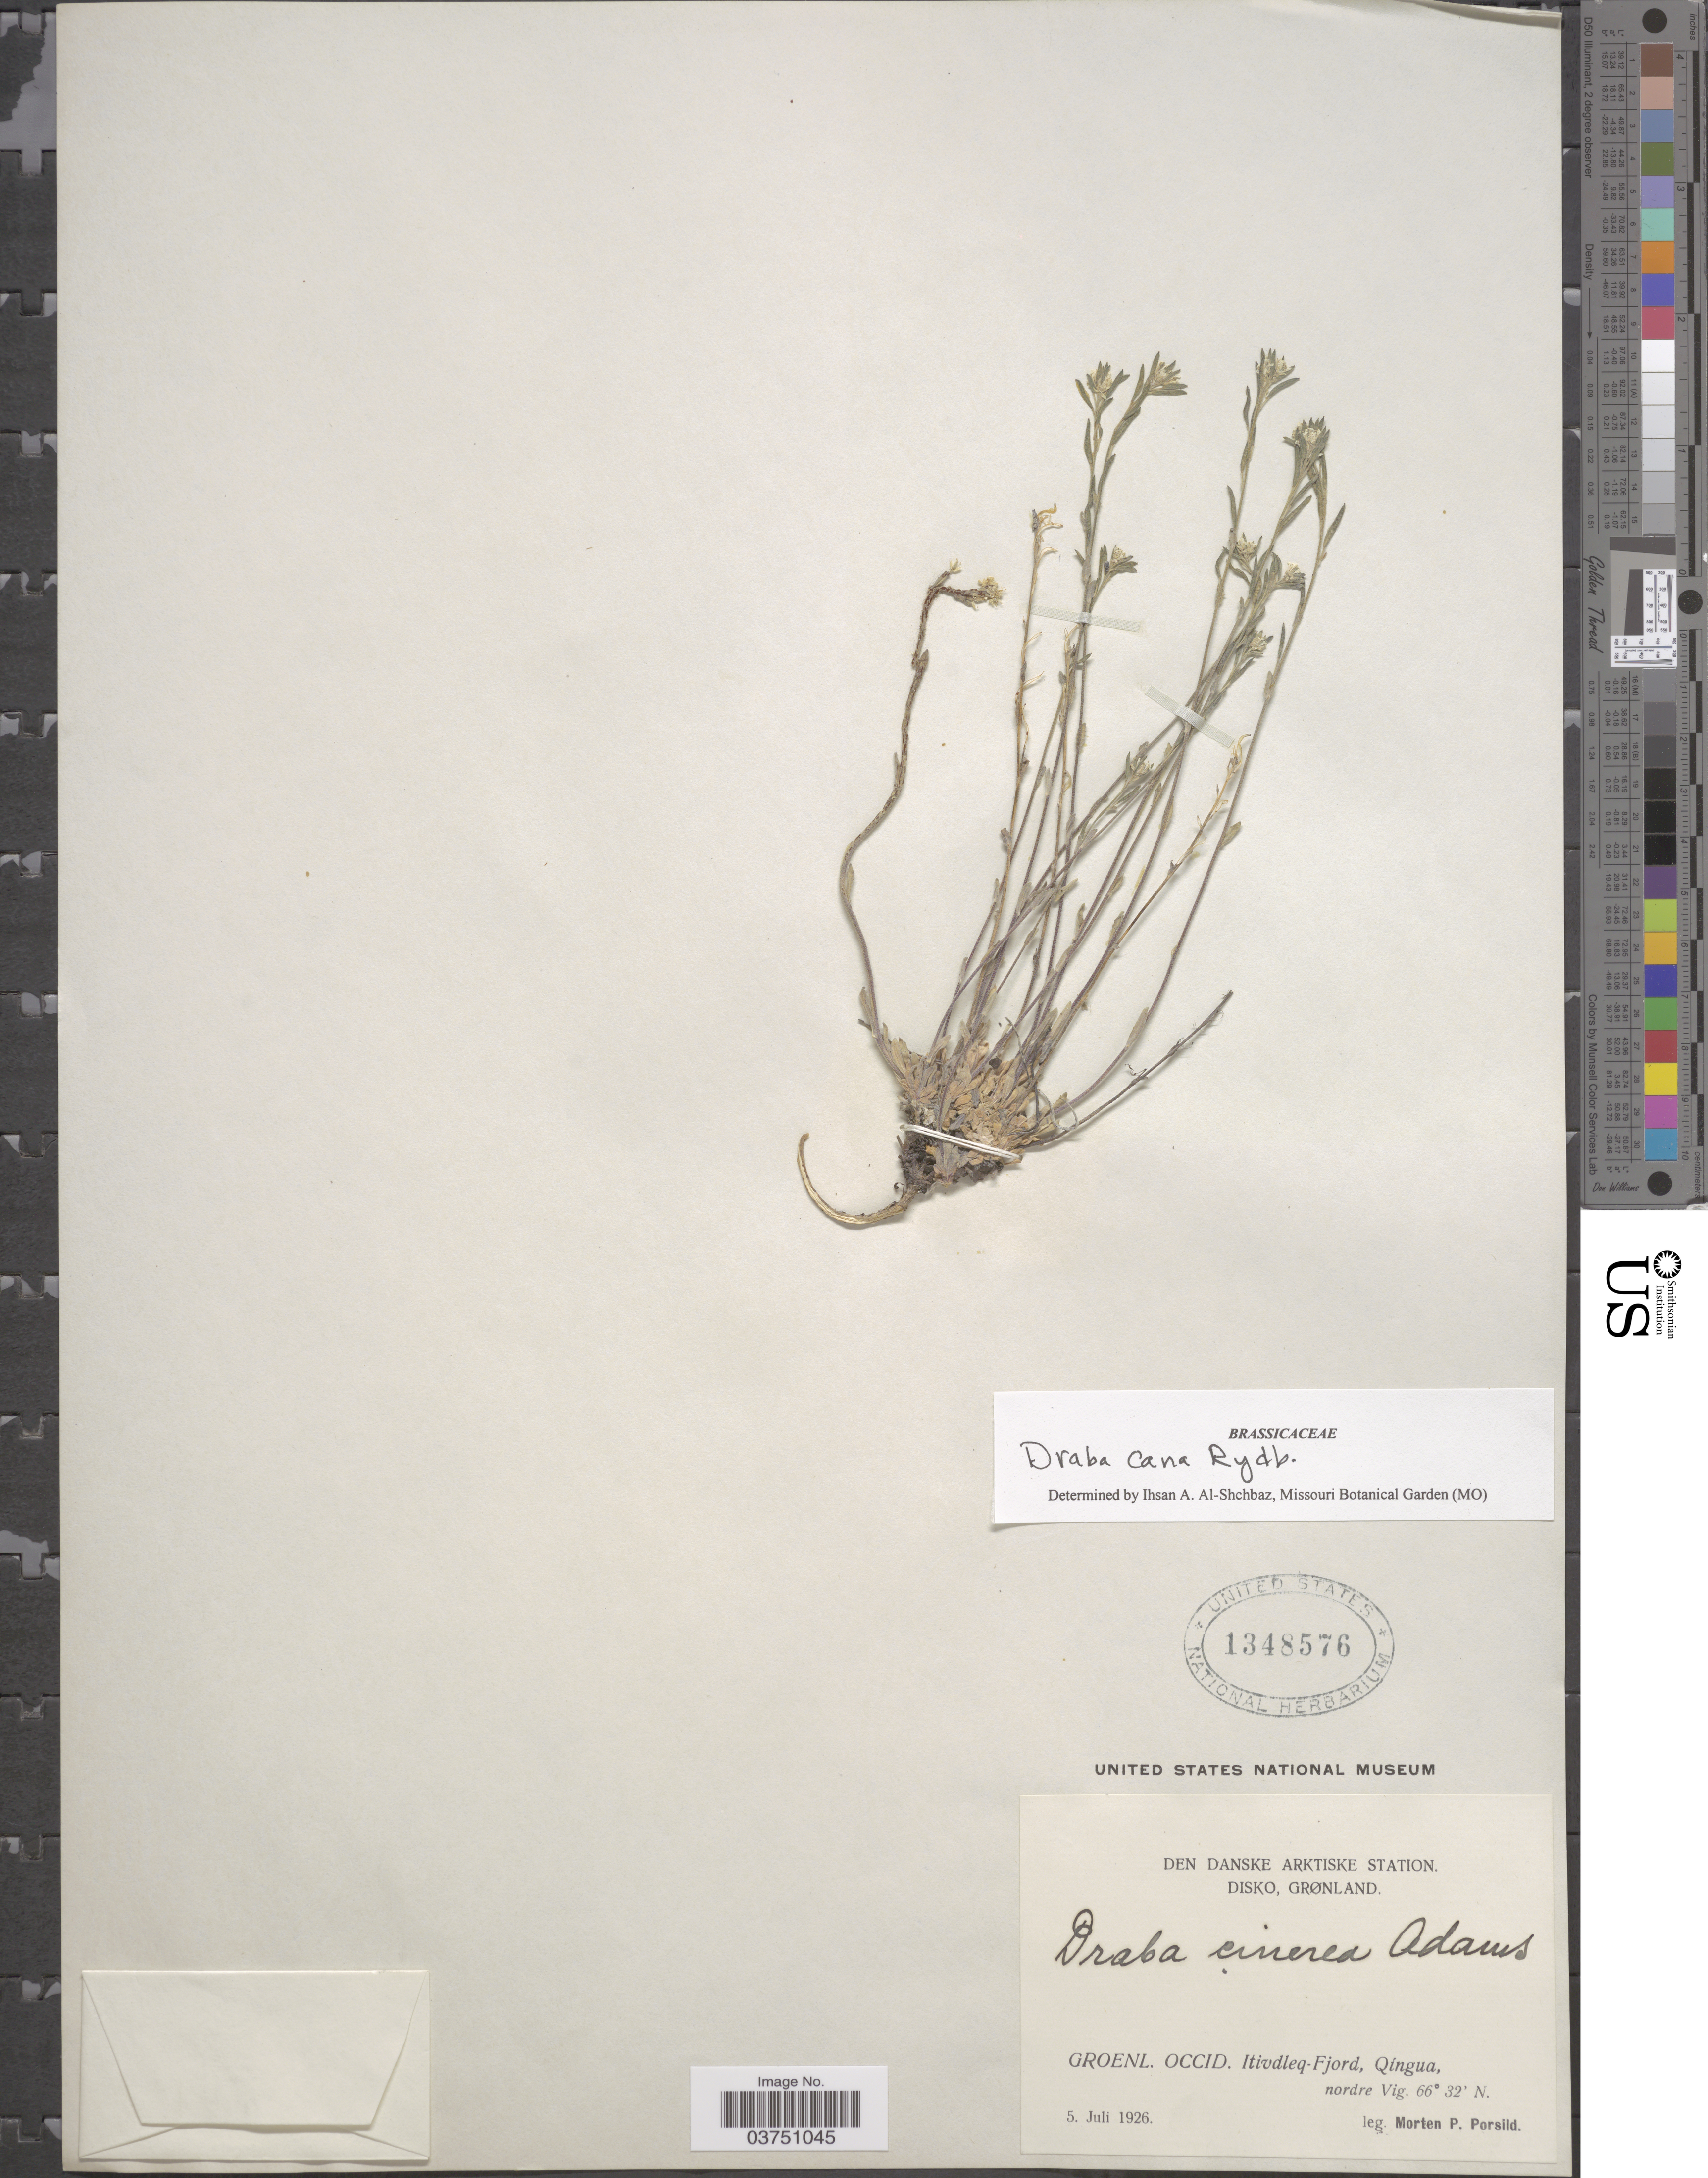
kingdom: Plantae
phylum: Tracheophyta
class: Magnoliopsida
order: Brassicales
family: Brassicaceae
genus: Draba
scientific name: Draba cana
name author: Rydb.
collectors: M. P. Porsild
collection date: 1926-07-05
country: Greenland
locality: Den Danske Arktiske Station. Disko, Grønland. Groenl. Occid. Itivdleq-Fjord, Qíngua, nodre Vig.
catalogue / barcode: US 1348576